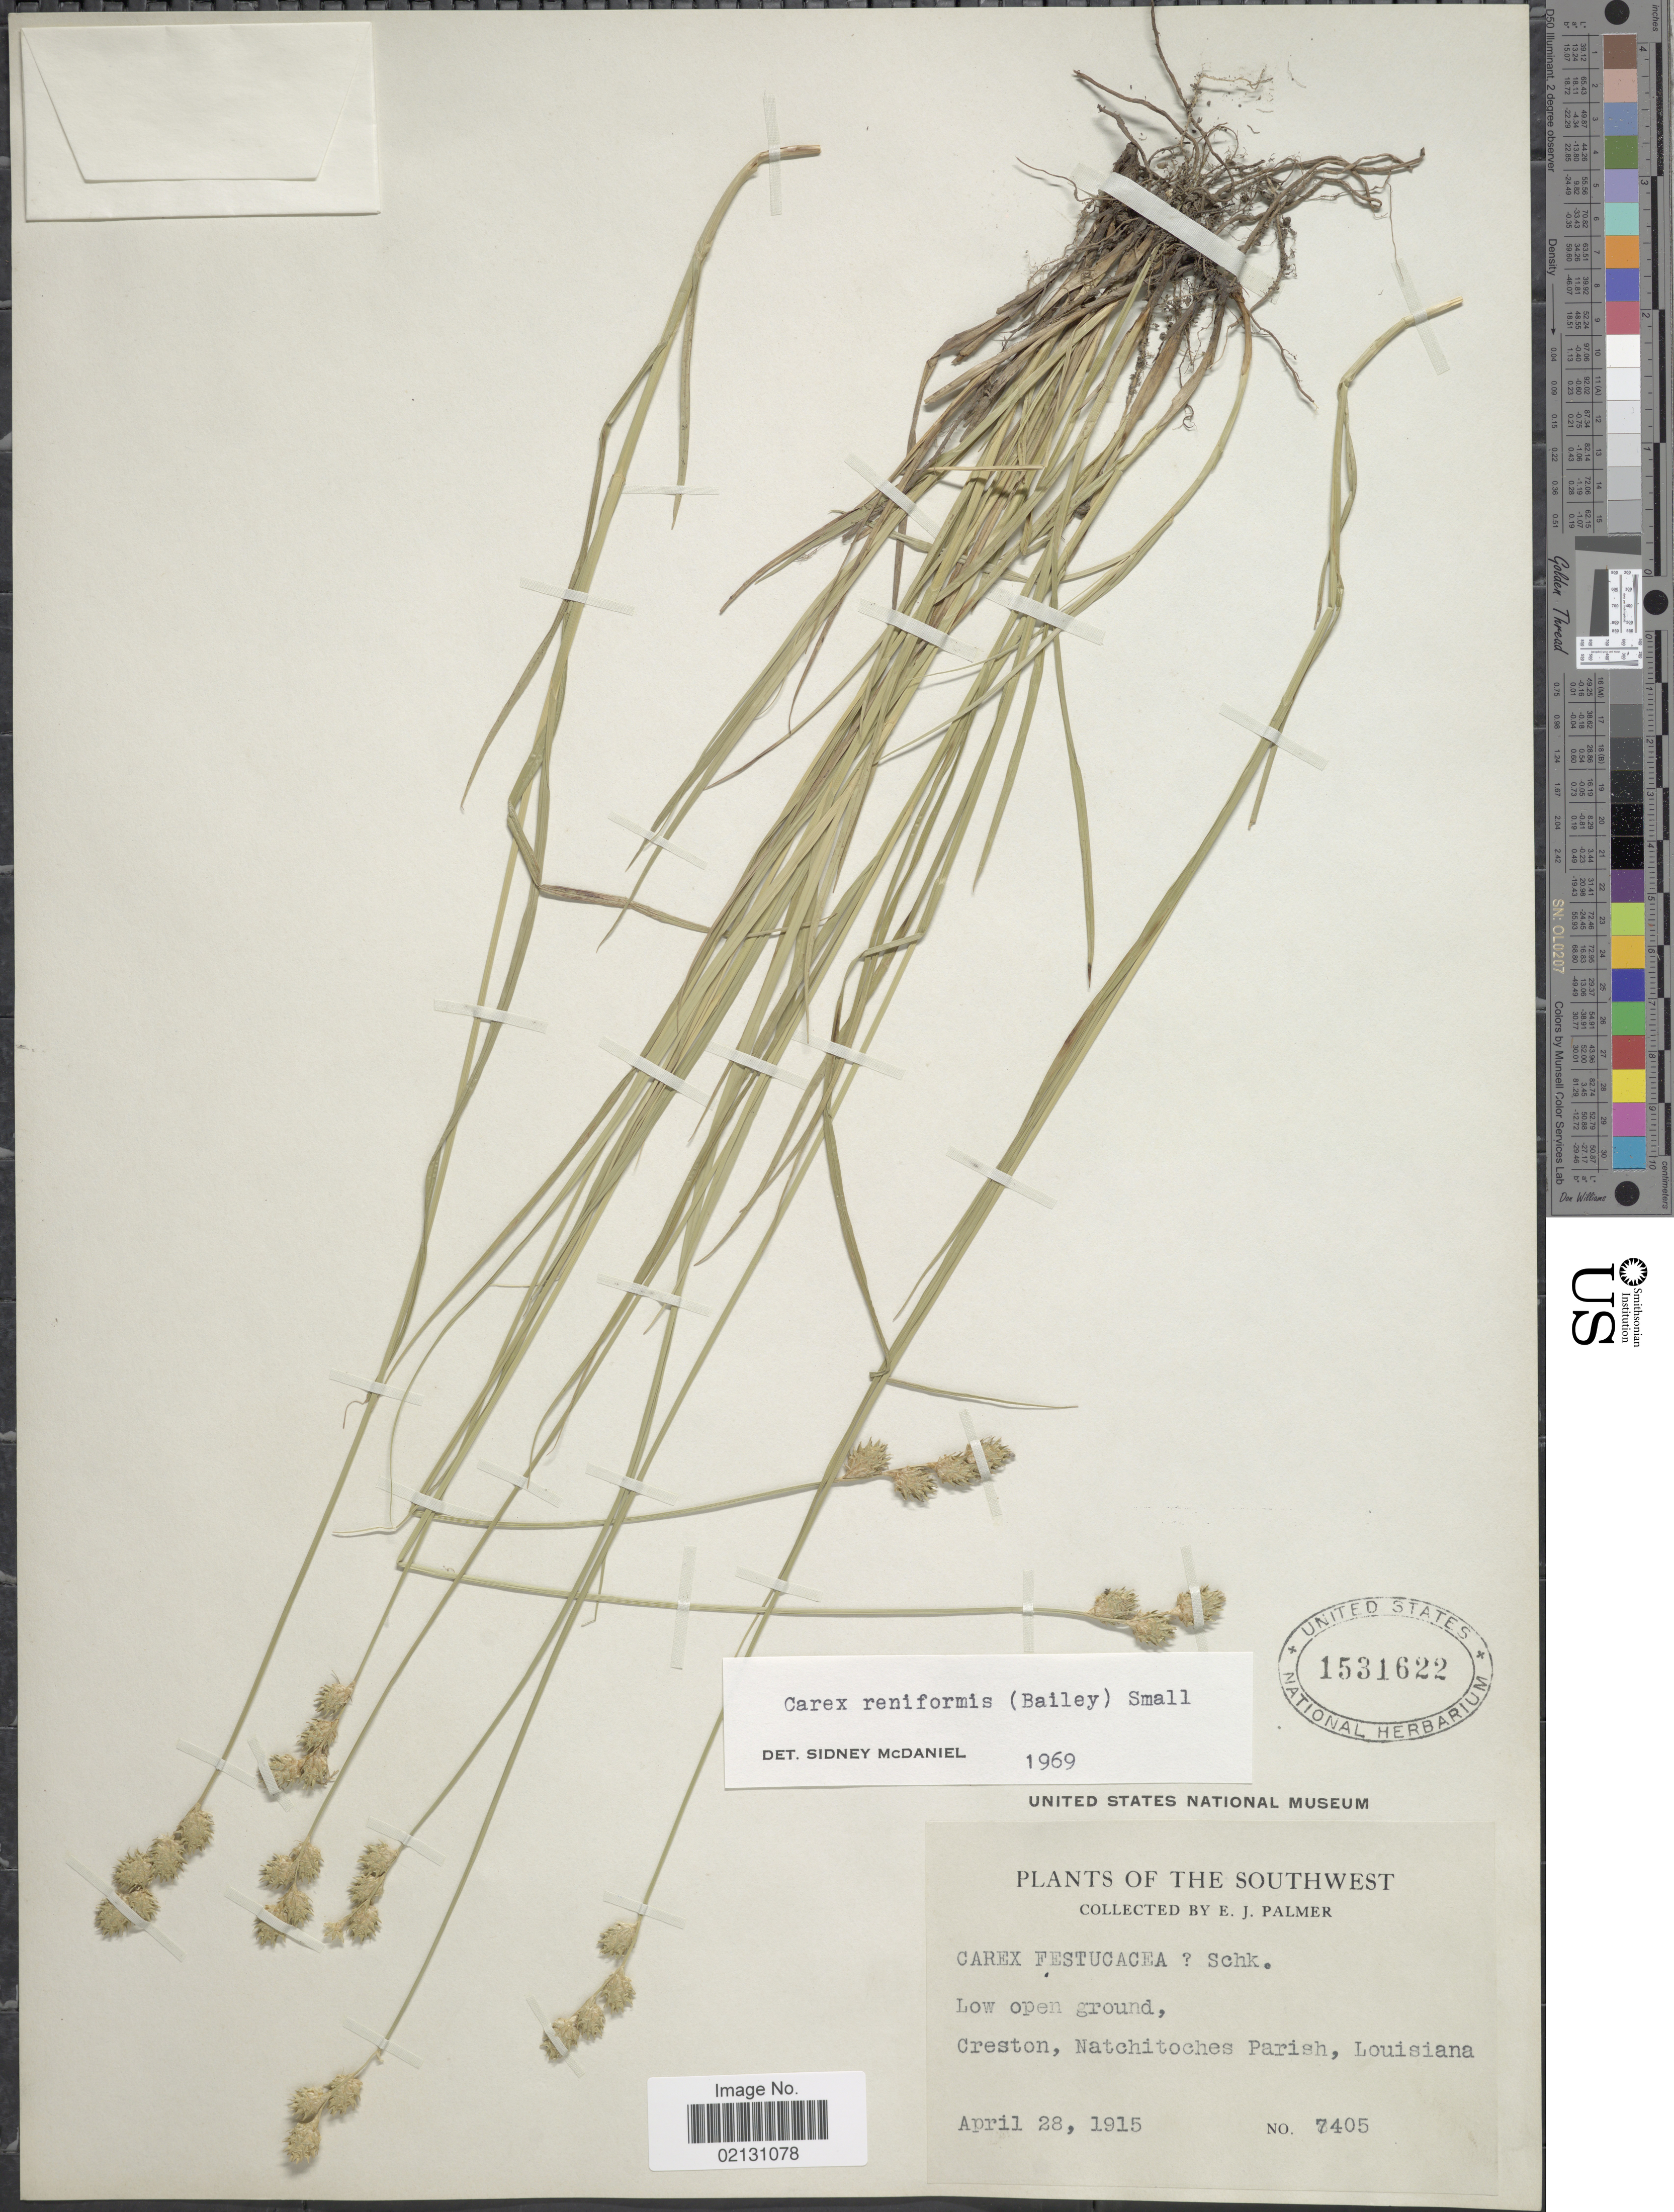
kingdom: Plantae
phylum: Tracheophyta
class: Liliopsida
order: Poales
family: Cyperaceae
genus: Carex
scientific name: Carex reniformis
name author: (L.H. Bailey) Small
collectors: E. J. Palmer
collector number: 7405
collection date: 1915-04-28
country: United States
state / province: Louisiana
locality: The Southwest, Low open ground, Creston, Natchitoches Parish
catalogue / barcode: US 1531622